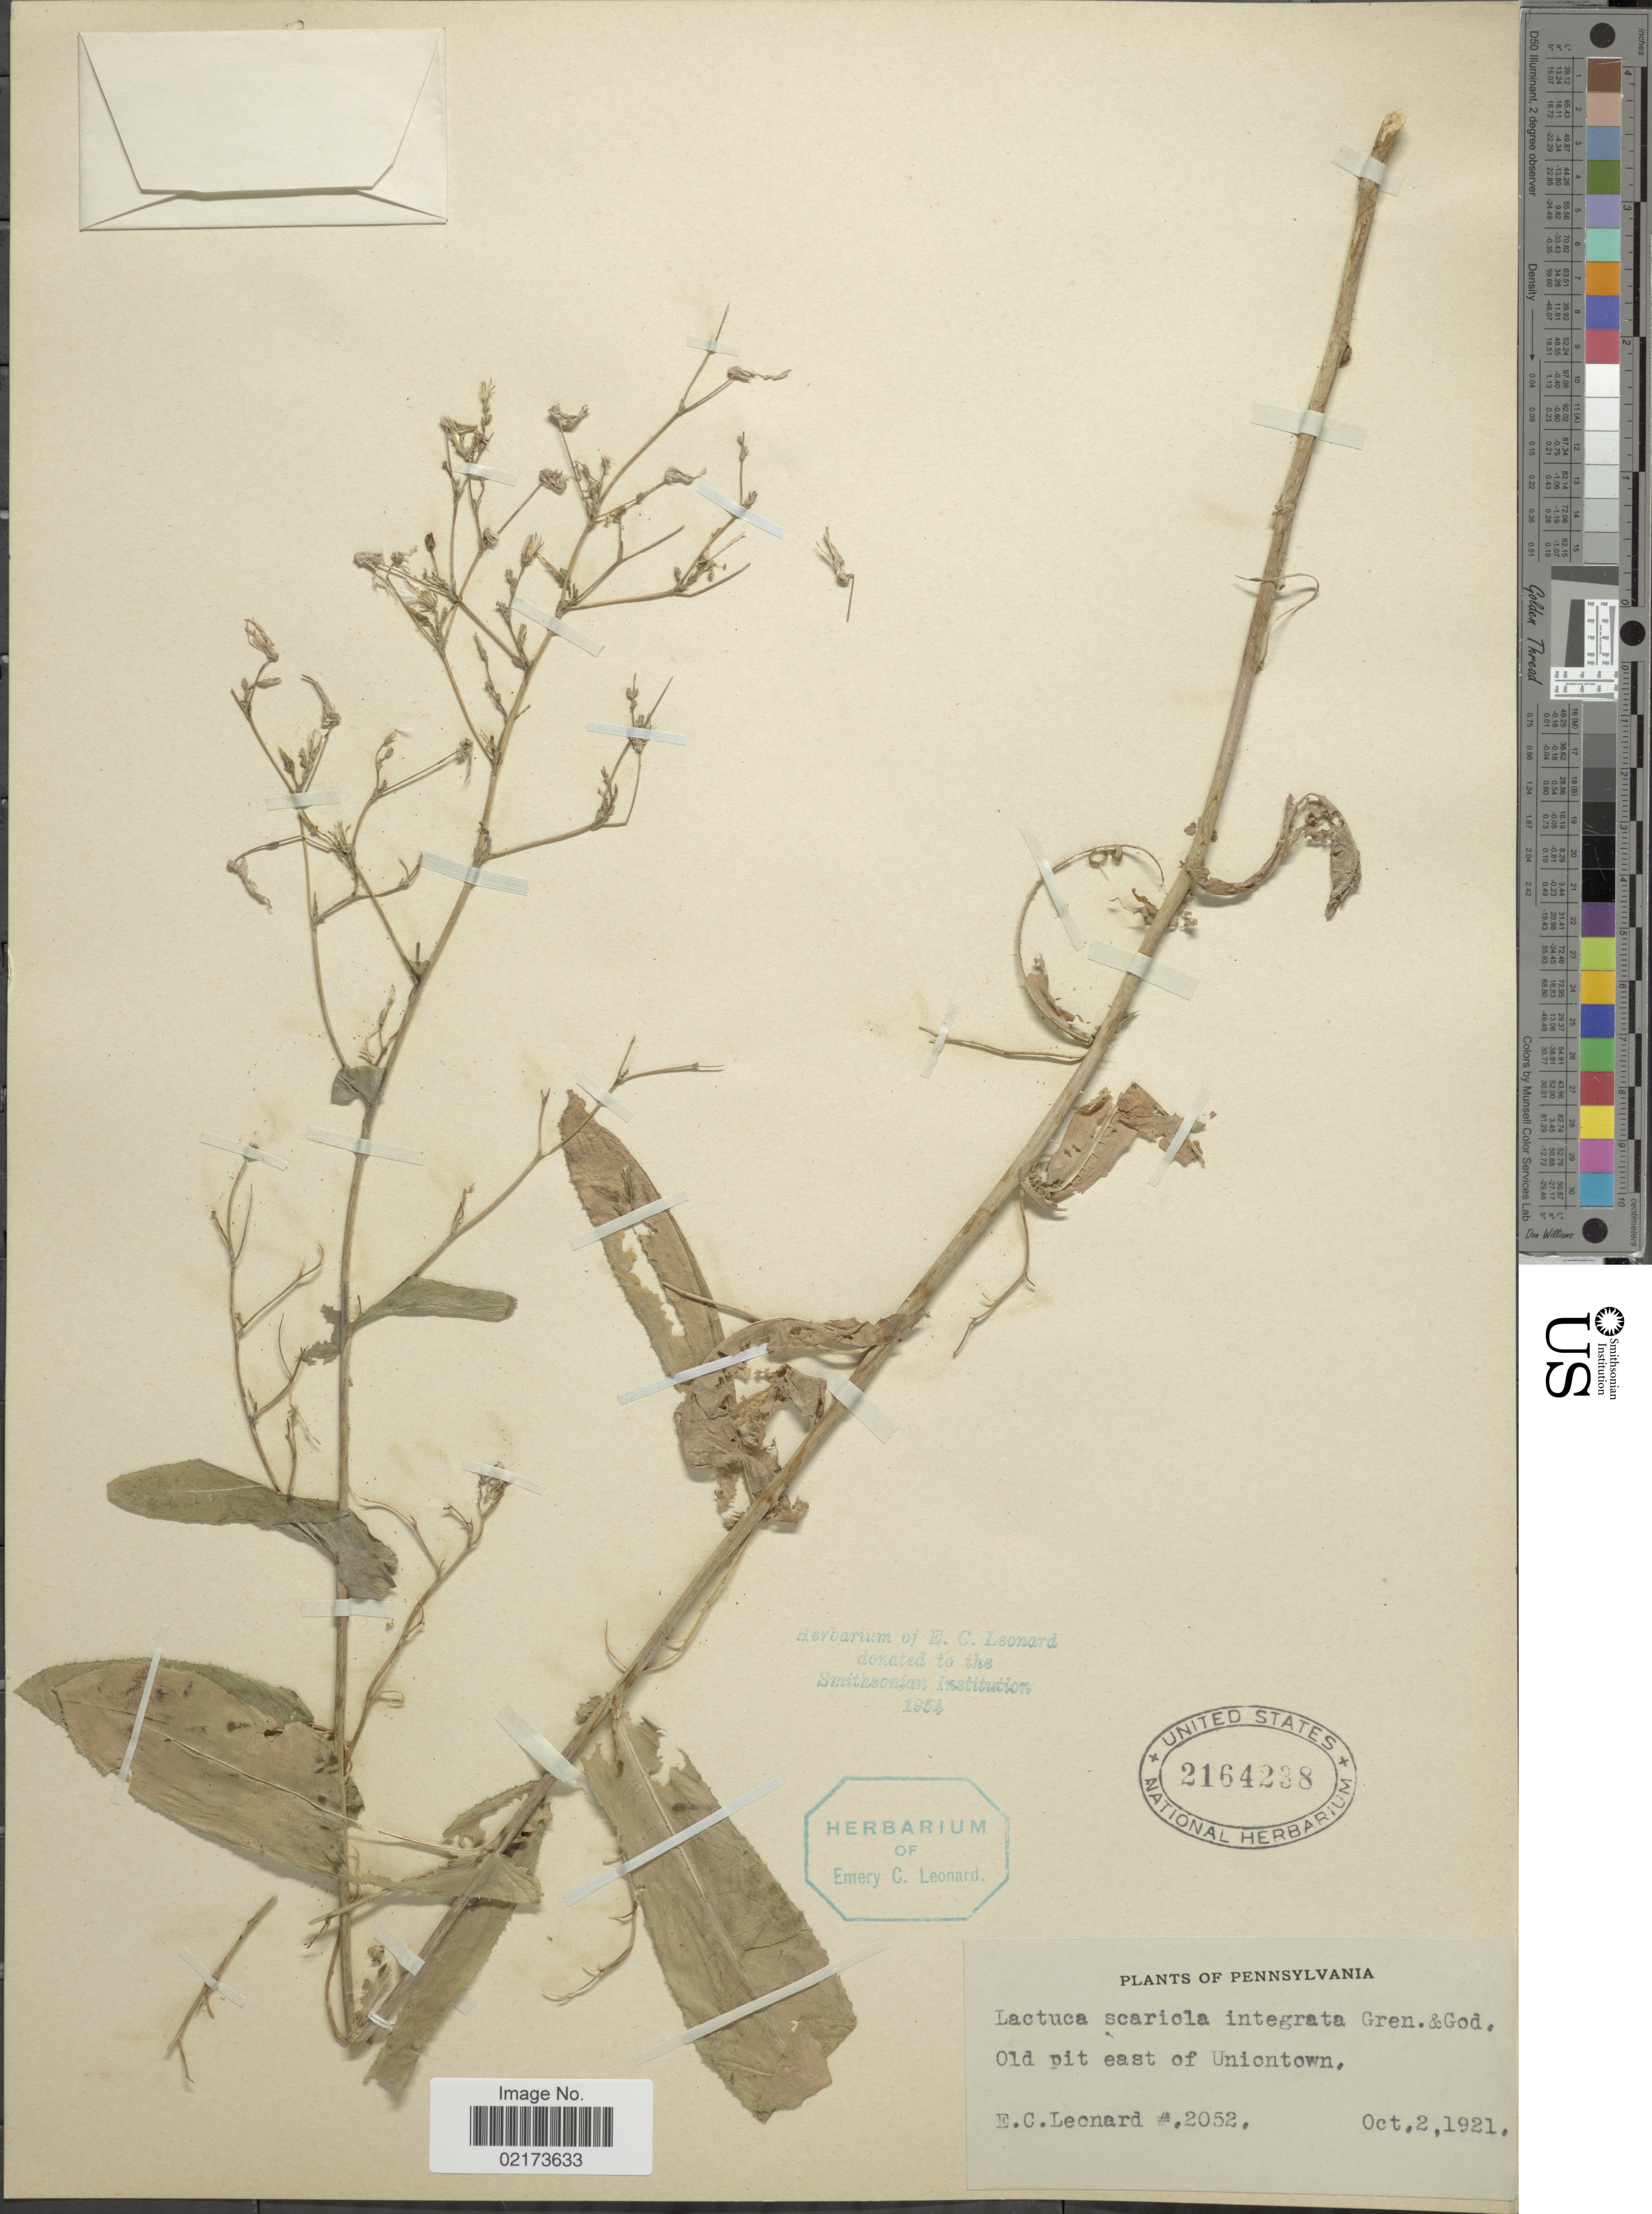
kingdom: Plantae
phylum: Tracheophyta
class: Magnoliopsida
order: Asterales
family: Asteraceae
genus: Lactuca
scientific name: Lactuca serriola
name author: L.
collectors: E. C. Leonard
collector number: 2052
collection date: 1921-10-02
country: United States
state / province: Pennsylvania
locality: Old pit east of Uniontown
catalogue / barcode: US 2164238